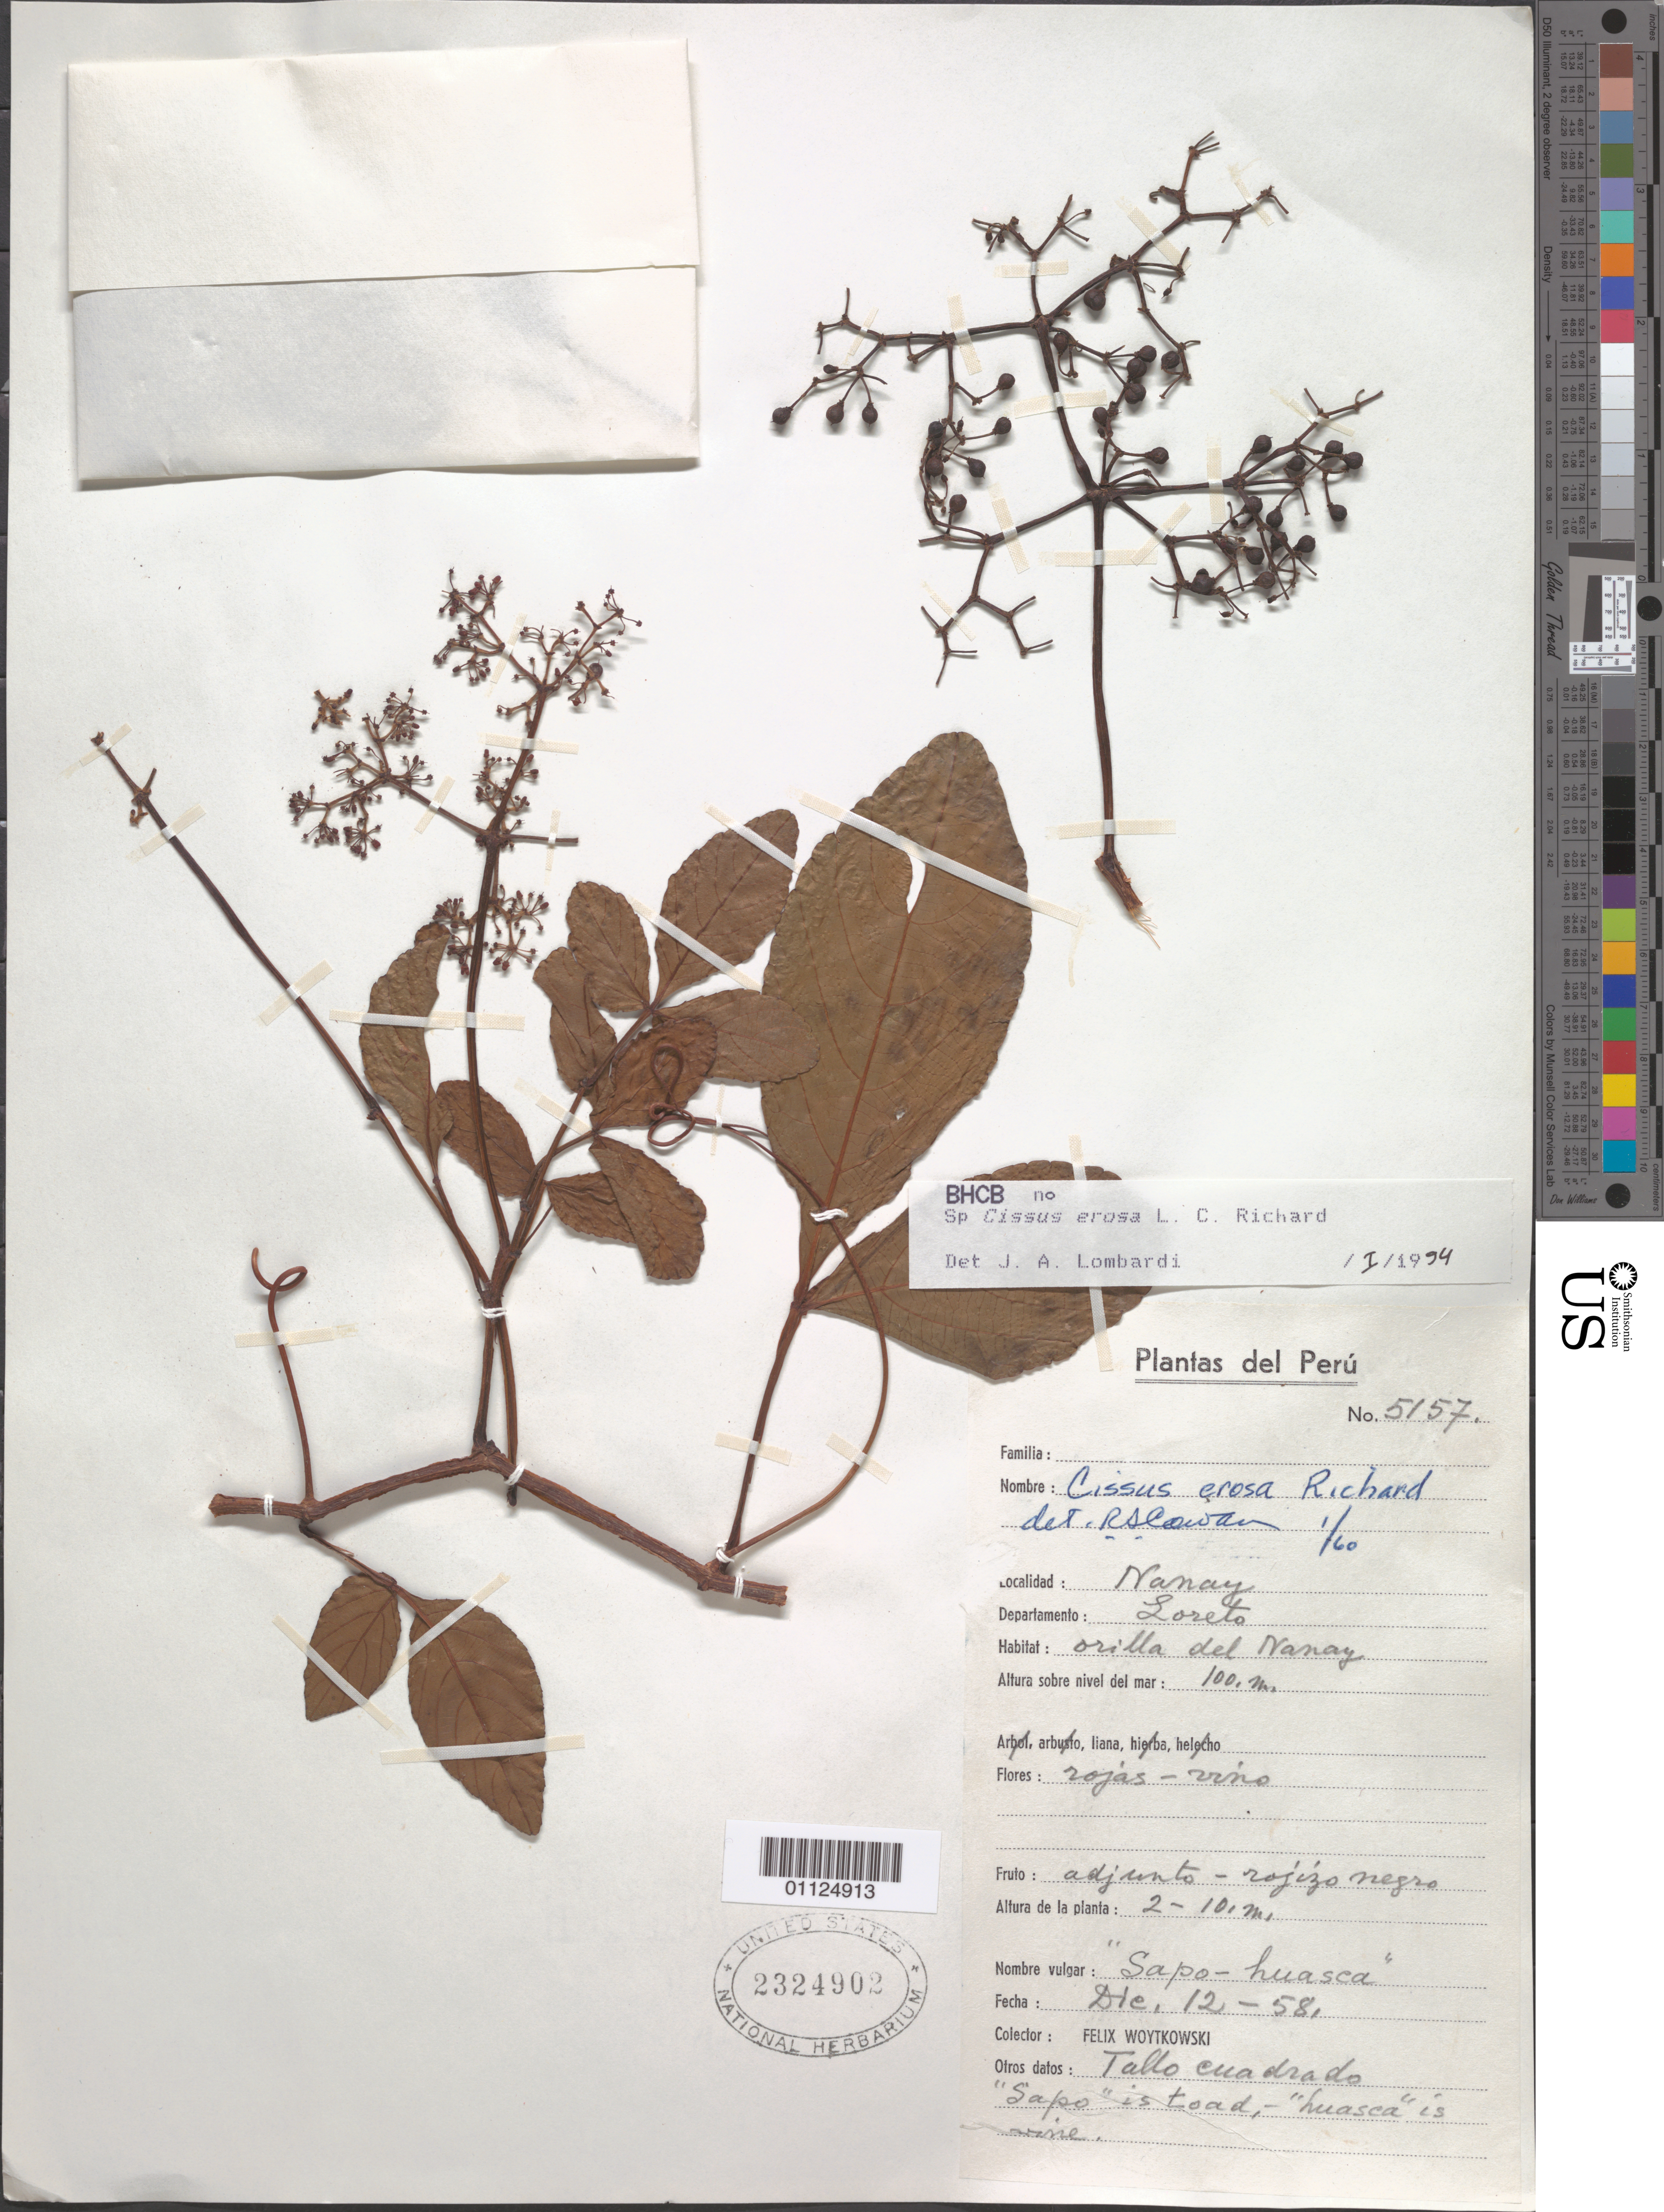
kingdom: Plantae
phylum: Tracheophyta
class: Magnoliopsida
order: Vitales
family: Vitaceae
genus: Cissus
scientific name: Cissus erosa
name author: Rich.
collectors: F. Woytkowski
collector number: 5157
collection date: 1958-12-12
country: Peru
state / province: Loreto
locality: Nanay.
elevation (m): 100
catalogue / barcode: US 2324902